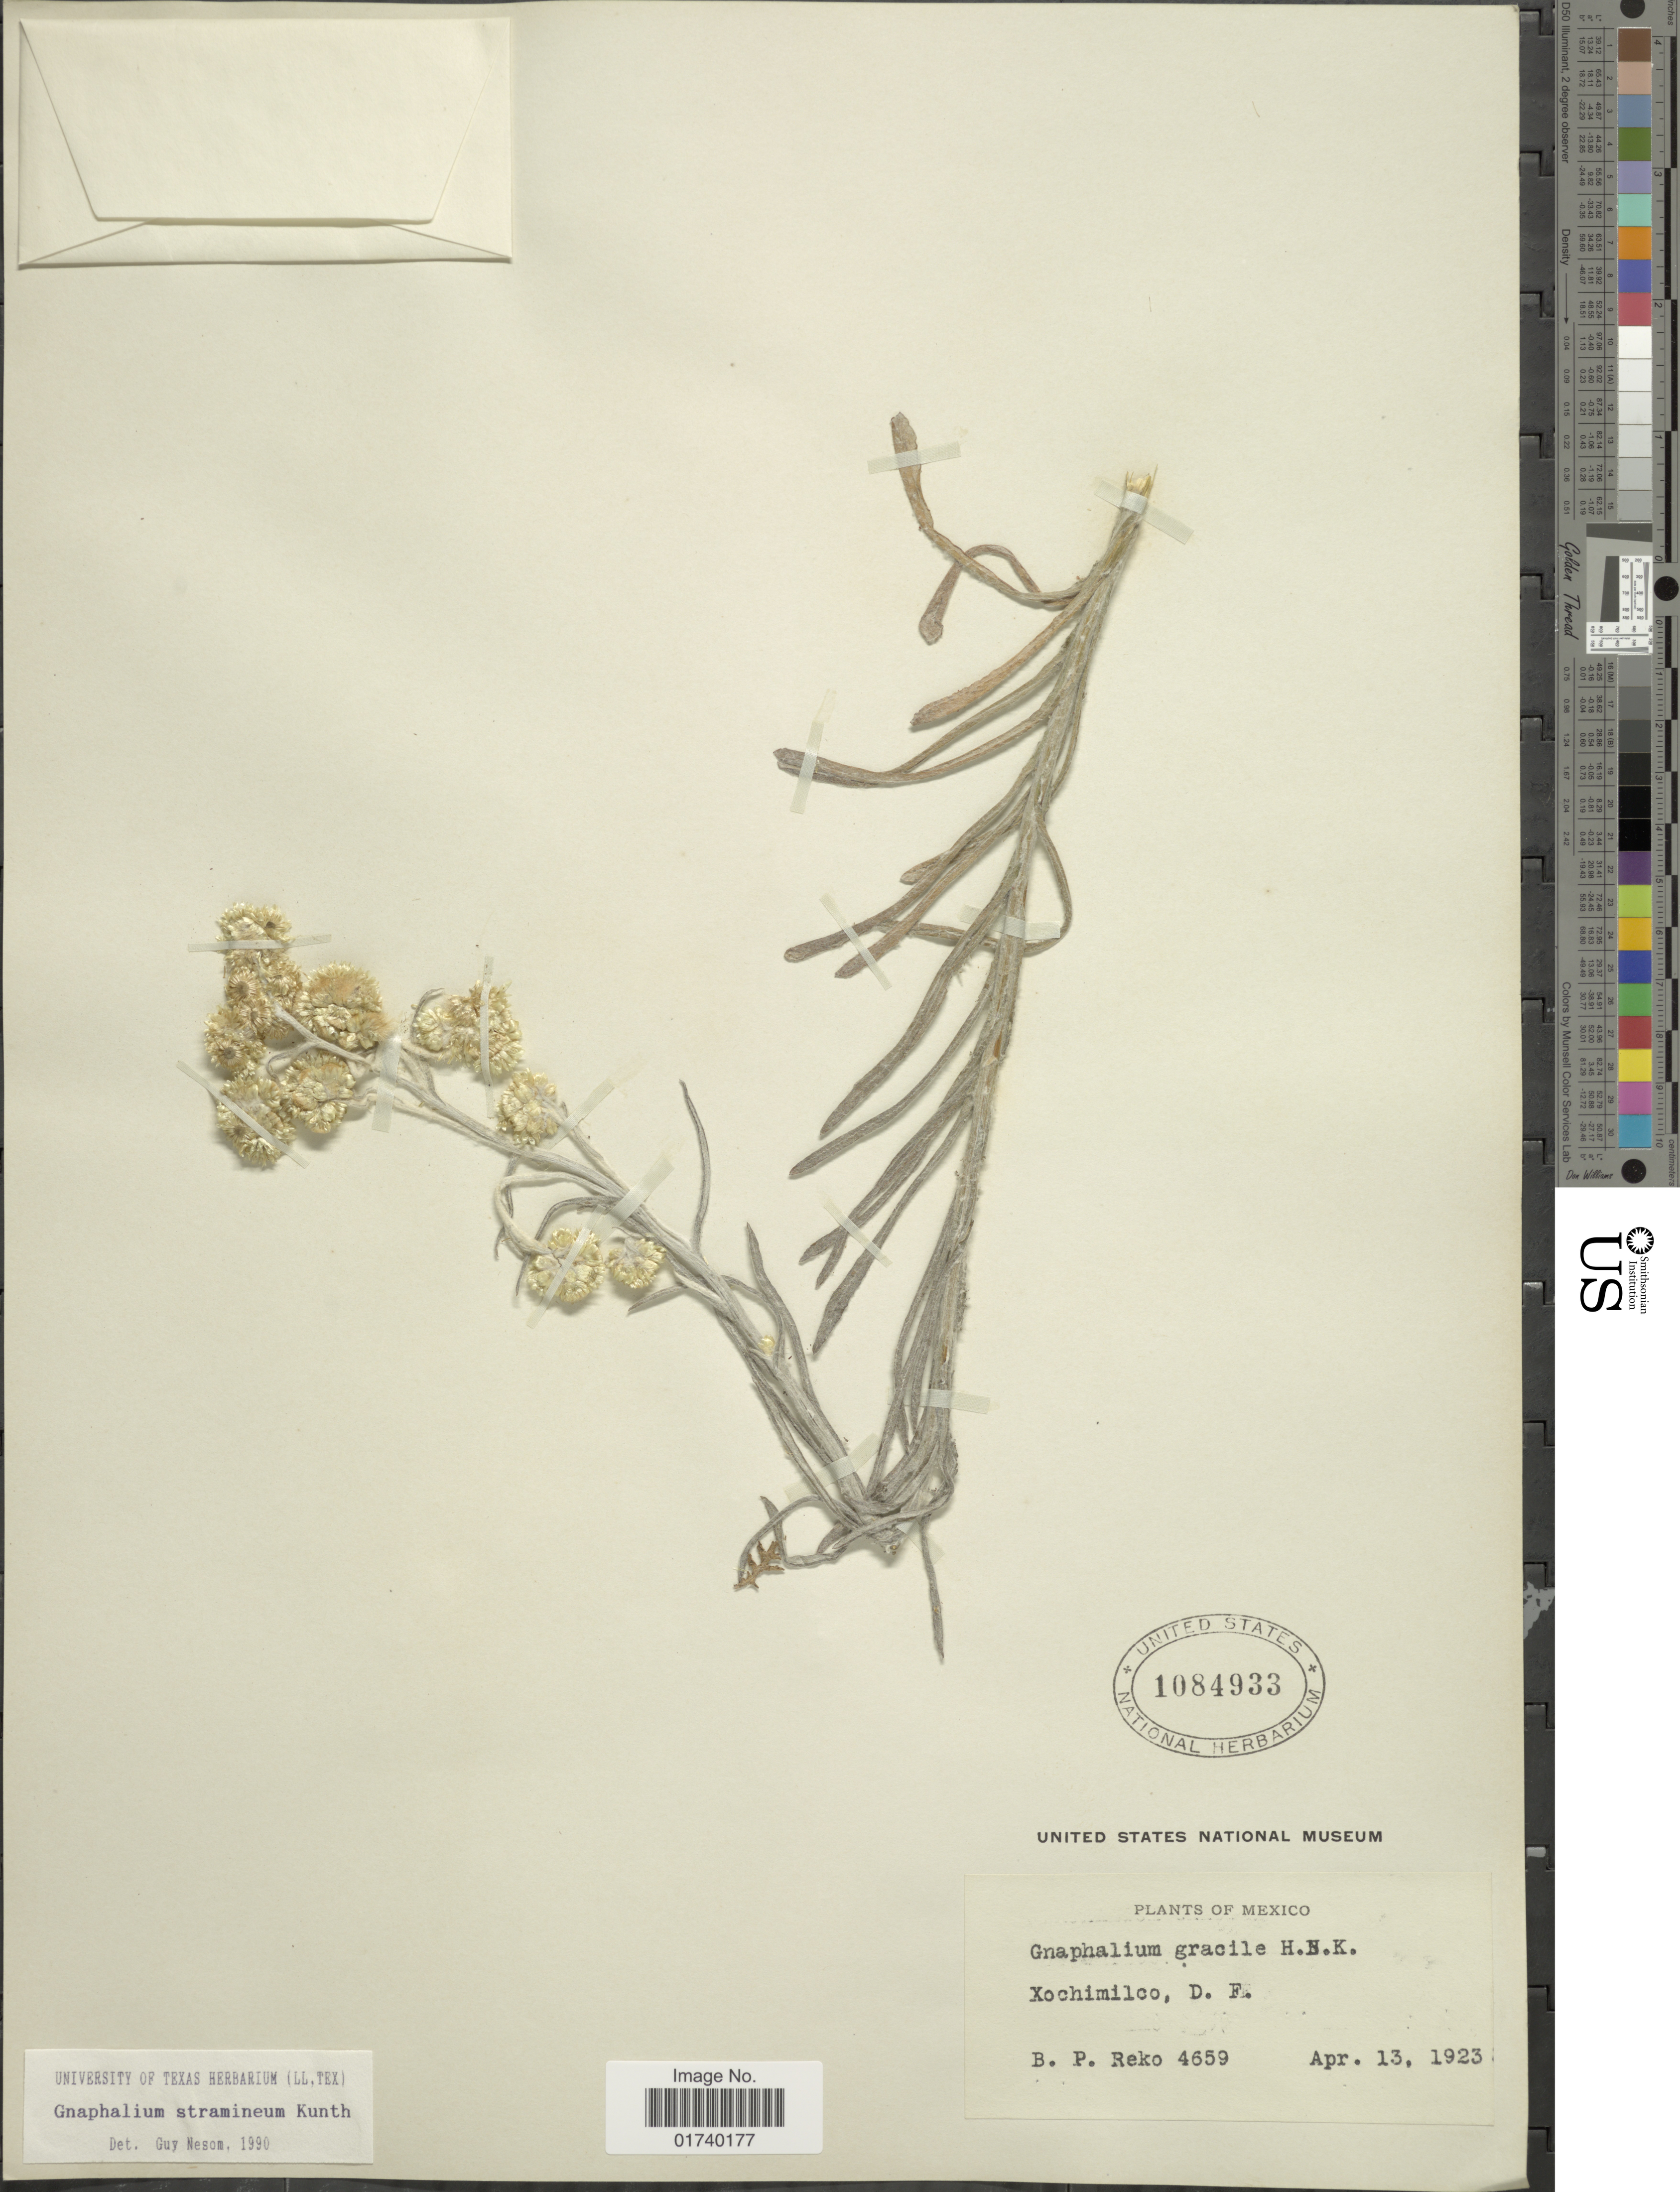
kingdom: Plantae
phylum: Tracheophyta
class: Magnoliopsida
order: Asterales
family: Asteraceae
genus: Pseudognaphalium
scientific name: Pseudognaphalium stramineum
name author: (Kunth) Anderb.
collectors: B. P. Reko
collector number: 4659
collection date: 1923-04-13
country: Mexico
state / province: Distrito Federal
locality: Xochimilco, D. F.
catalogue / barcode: US 1084933